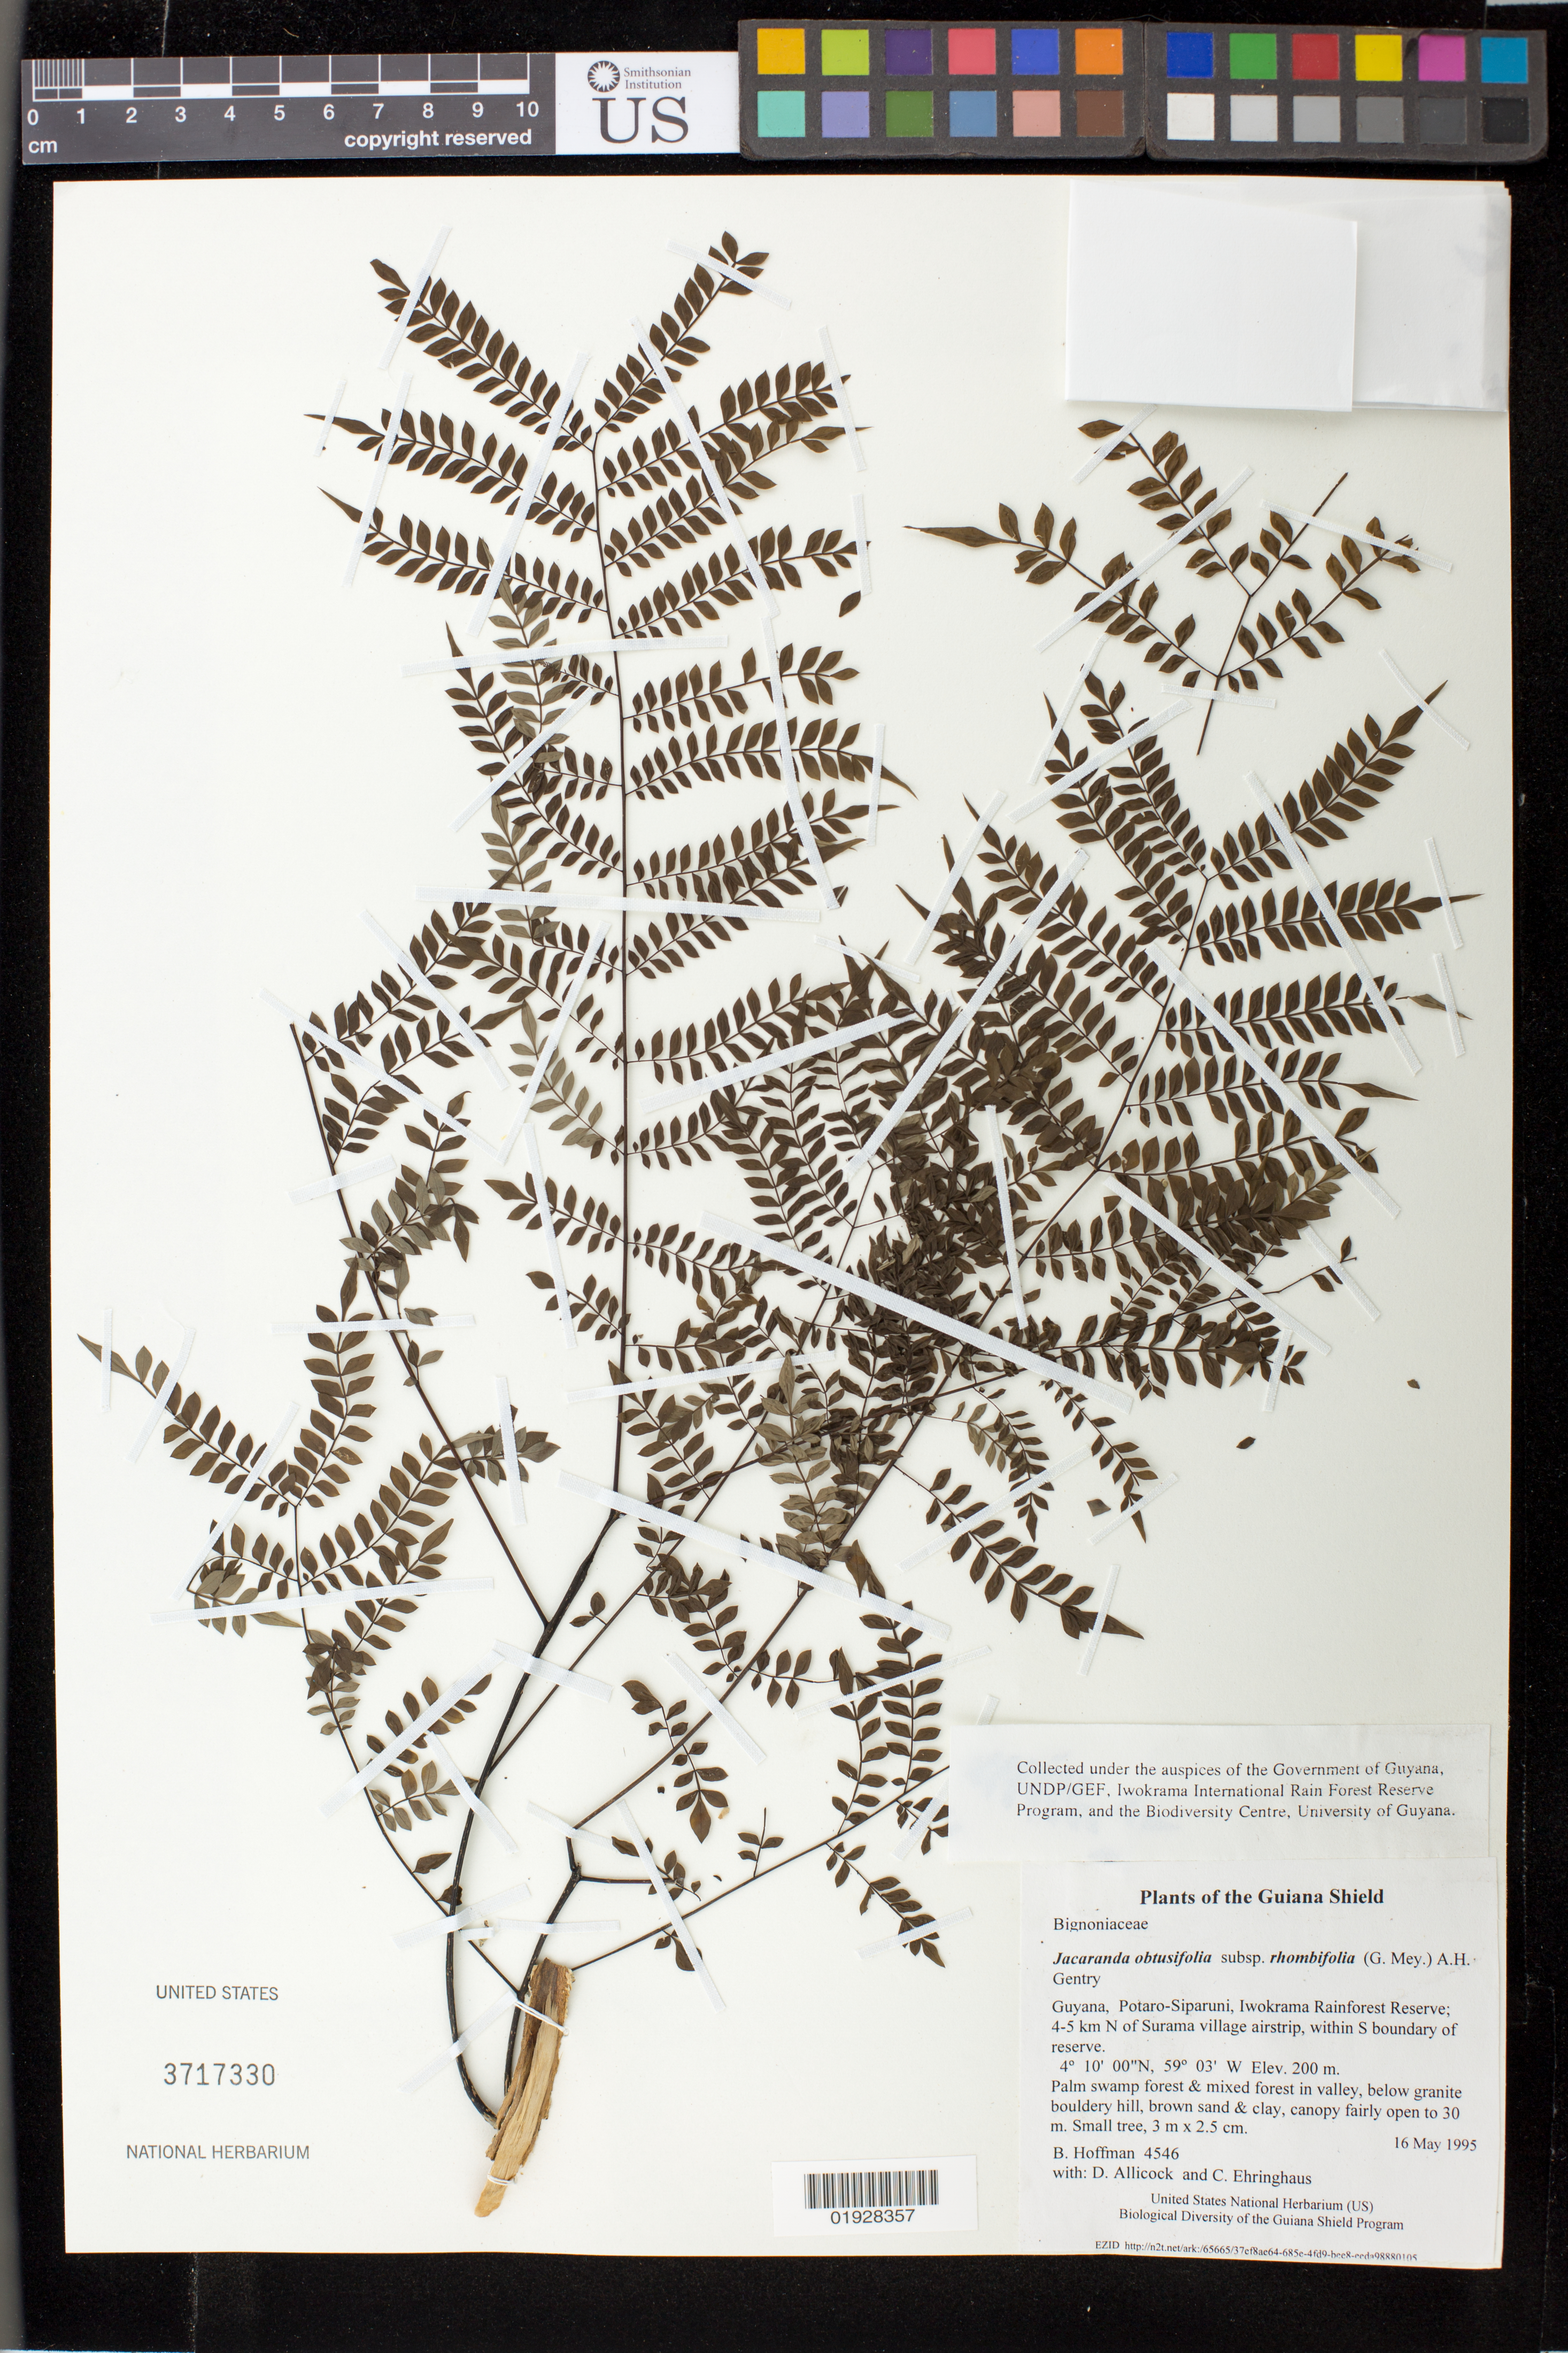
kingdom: Plantae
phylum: Tracheophyta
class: Magnoliopsida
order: Lamiales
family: Bignoniaceae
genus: Jacaranda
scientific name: Jacaranda obtusifolia subsp. rhombifolia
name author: (G. Mey.) A.H. Gentry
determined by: Grose, S. O.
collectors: B. Hoffman, D. Allicock & C. Ehringhaus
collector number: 4546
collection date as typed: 16 May 1995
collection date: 1995-05-16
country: Guyana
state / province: Potaro-Siparuni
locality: Iwokrama Rainforest Reserve; 4-5 km N of Surama village airstrip, within S boundary of reserve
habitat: Palm swamp forest & mixed forest in valley, below granite bouldery hill, brown sand & clay, canopy fairly open to 30 m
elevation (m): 200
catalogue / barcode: US 3717330